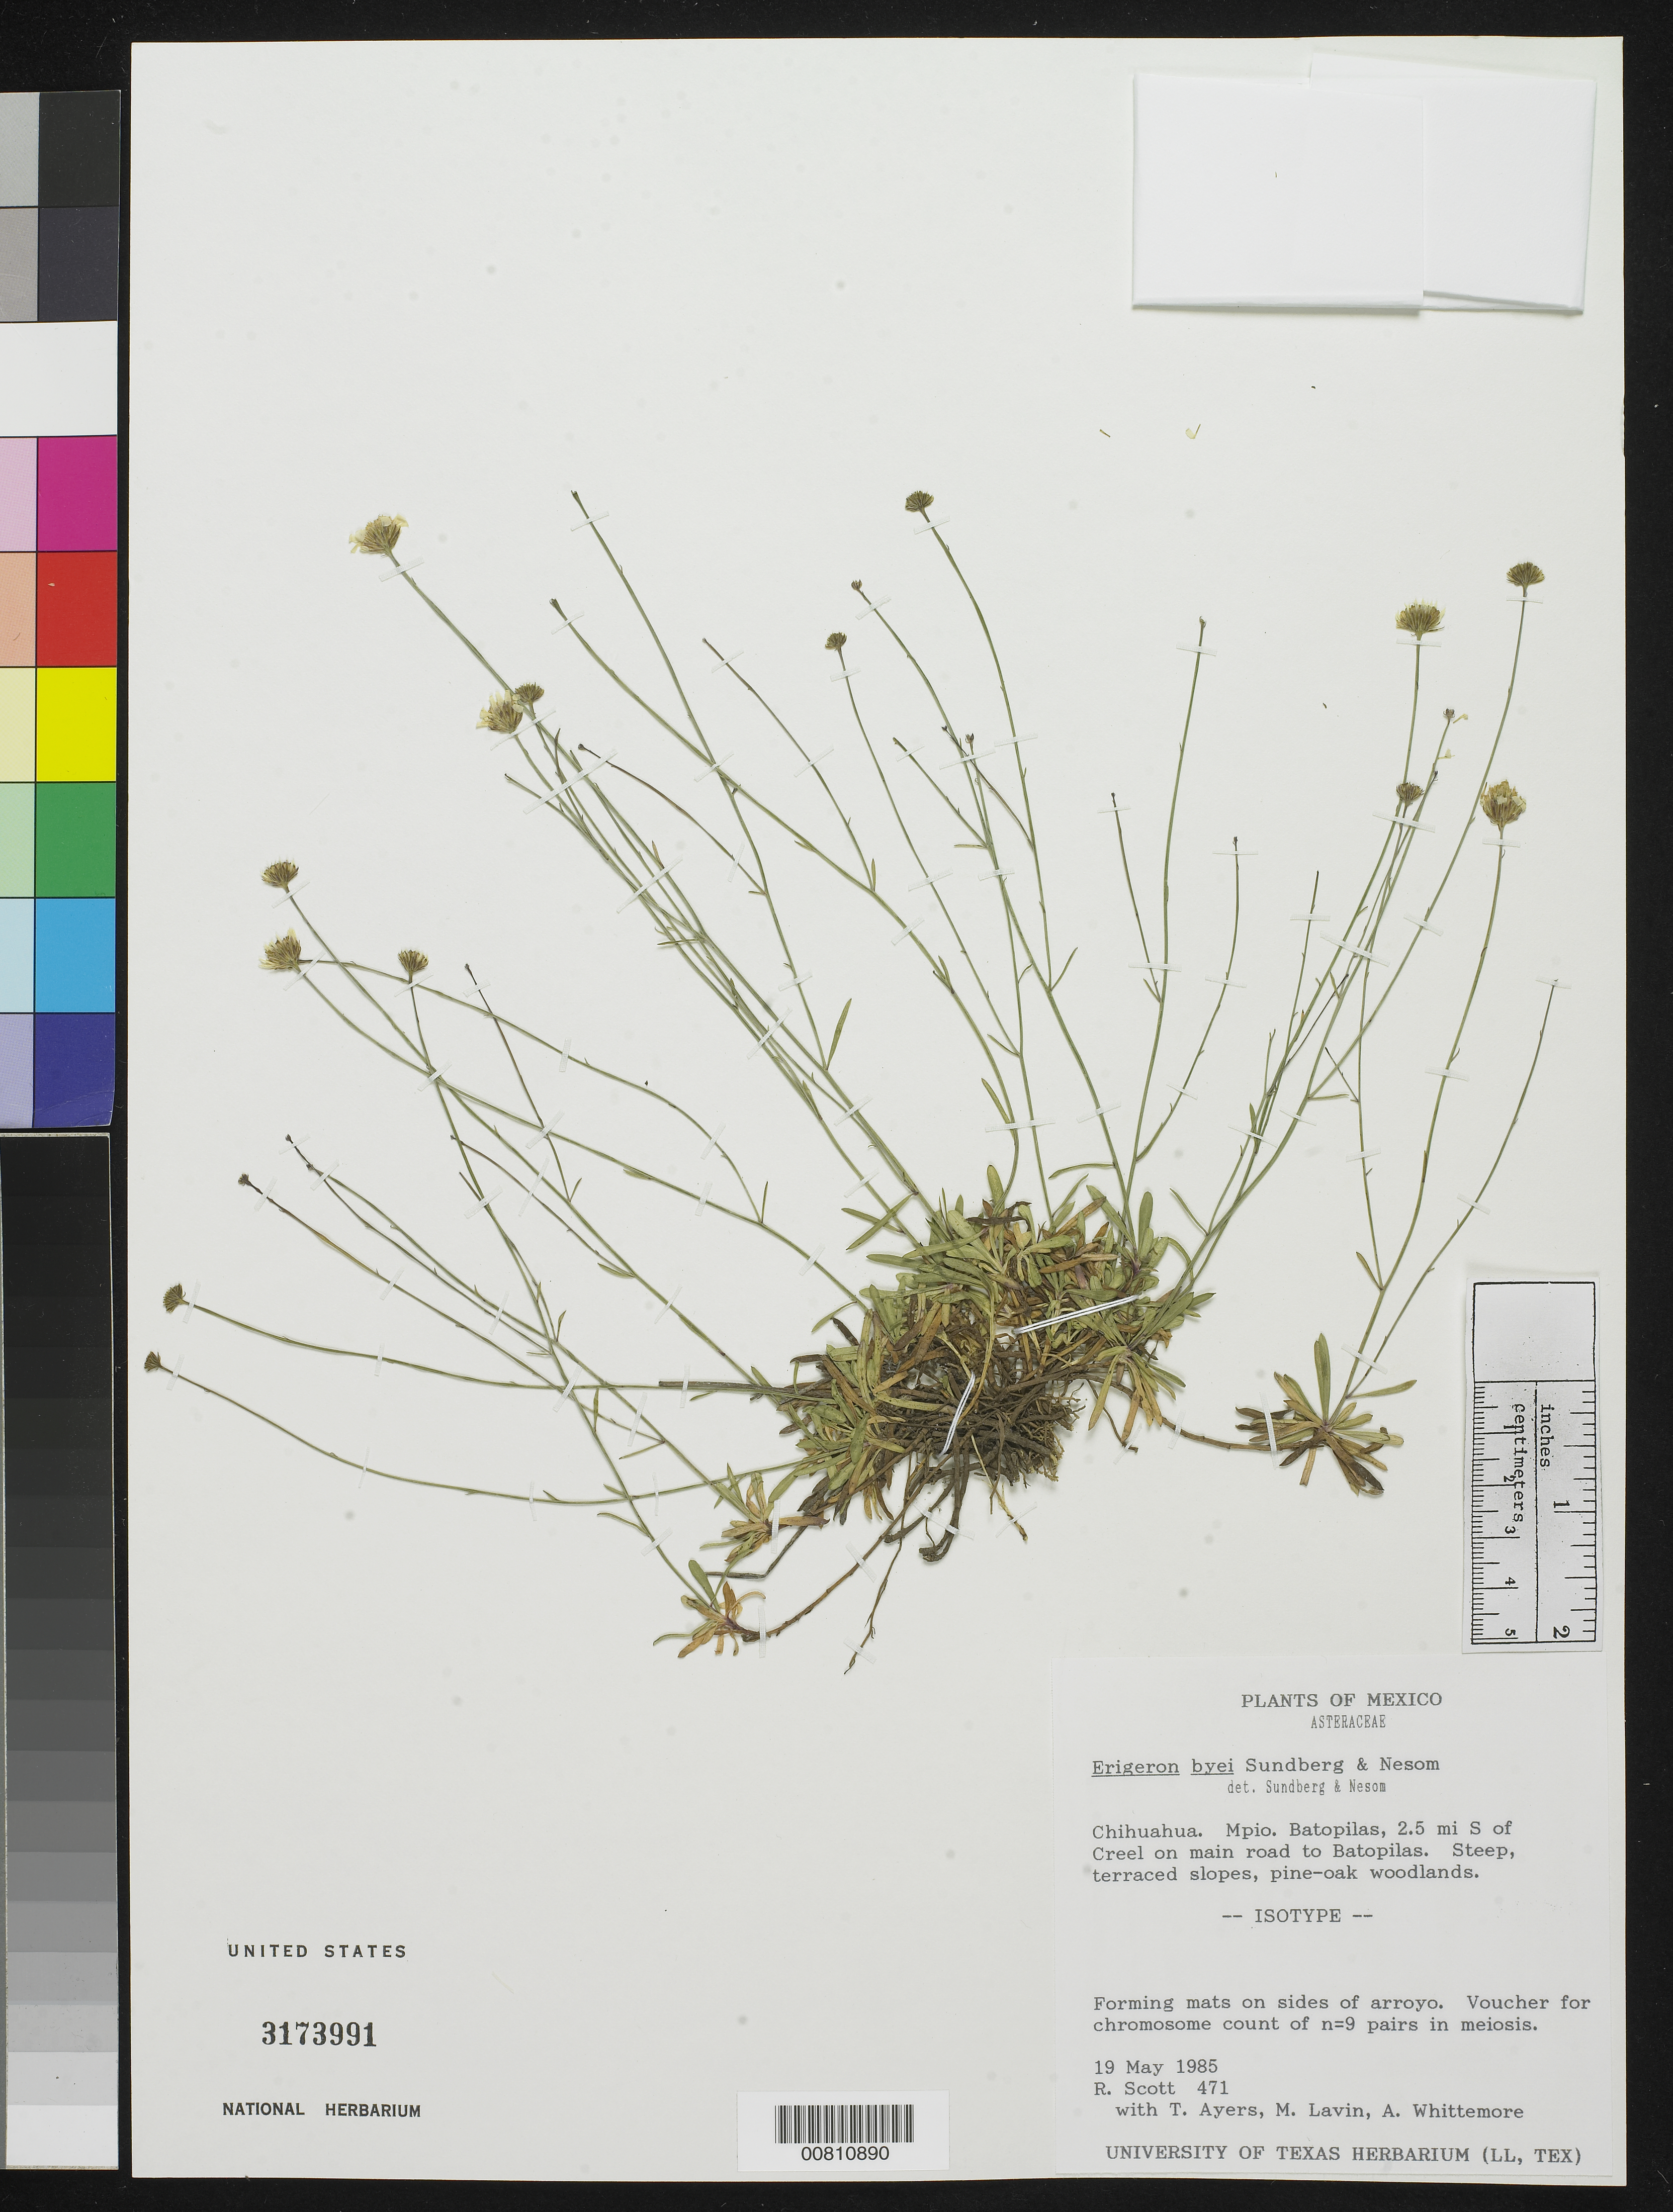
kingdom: Plantae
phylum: Tracheophyta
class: Magnoliopsida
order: Asterales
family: Asteraceae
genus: Erigeron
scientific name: Erigeron byei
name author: S.D. Sundb. & G.L. Nesom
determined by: Sundberg, S. D.; Nesom, G. L.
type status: Isotype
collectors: R. Scott, T. J. Ayers, M. Lavin & A. Whittemore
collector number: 471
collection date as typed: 19 May 1985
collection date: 1985-05-19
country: Mexico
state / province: Chihuahua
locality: Chihuahua. Mpio. Batopilas, 2.5 mi S of Creel on main road to Batopilas.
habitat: Steep, terraced slopes, pine-oak woodlands.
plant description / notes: Holotype at TEX.; Voucher for chromosome count of n=9 pairs in meiosis.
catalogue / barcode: US 3173991